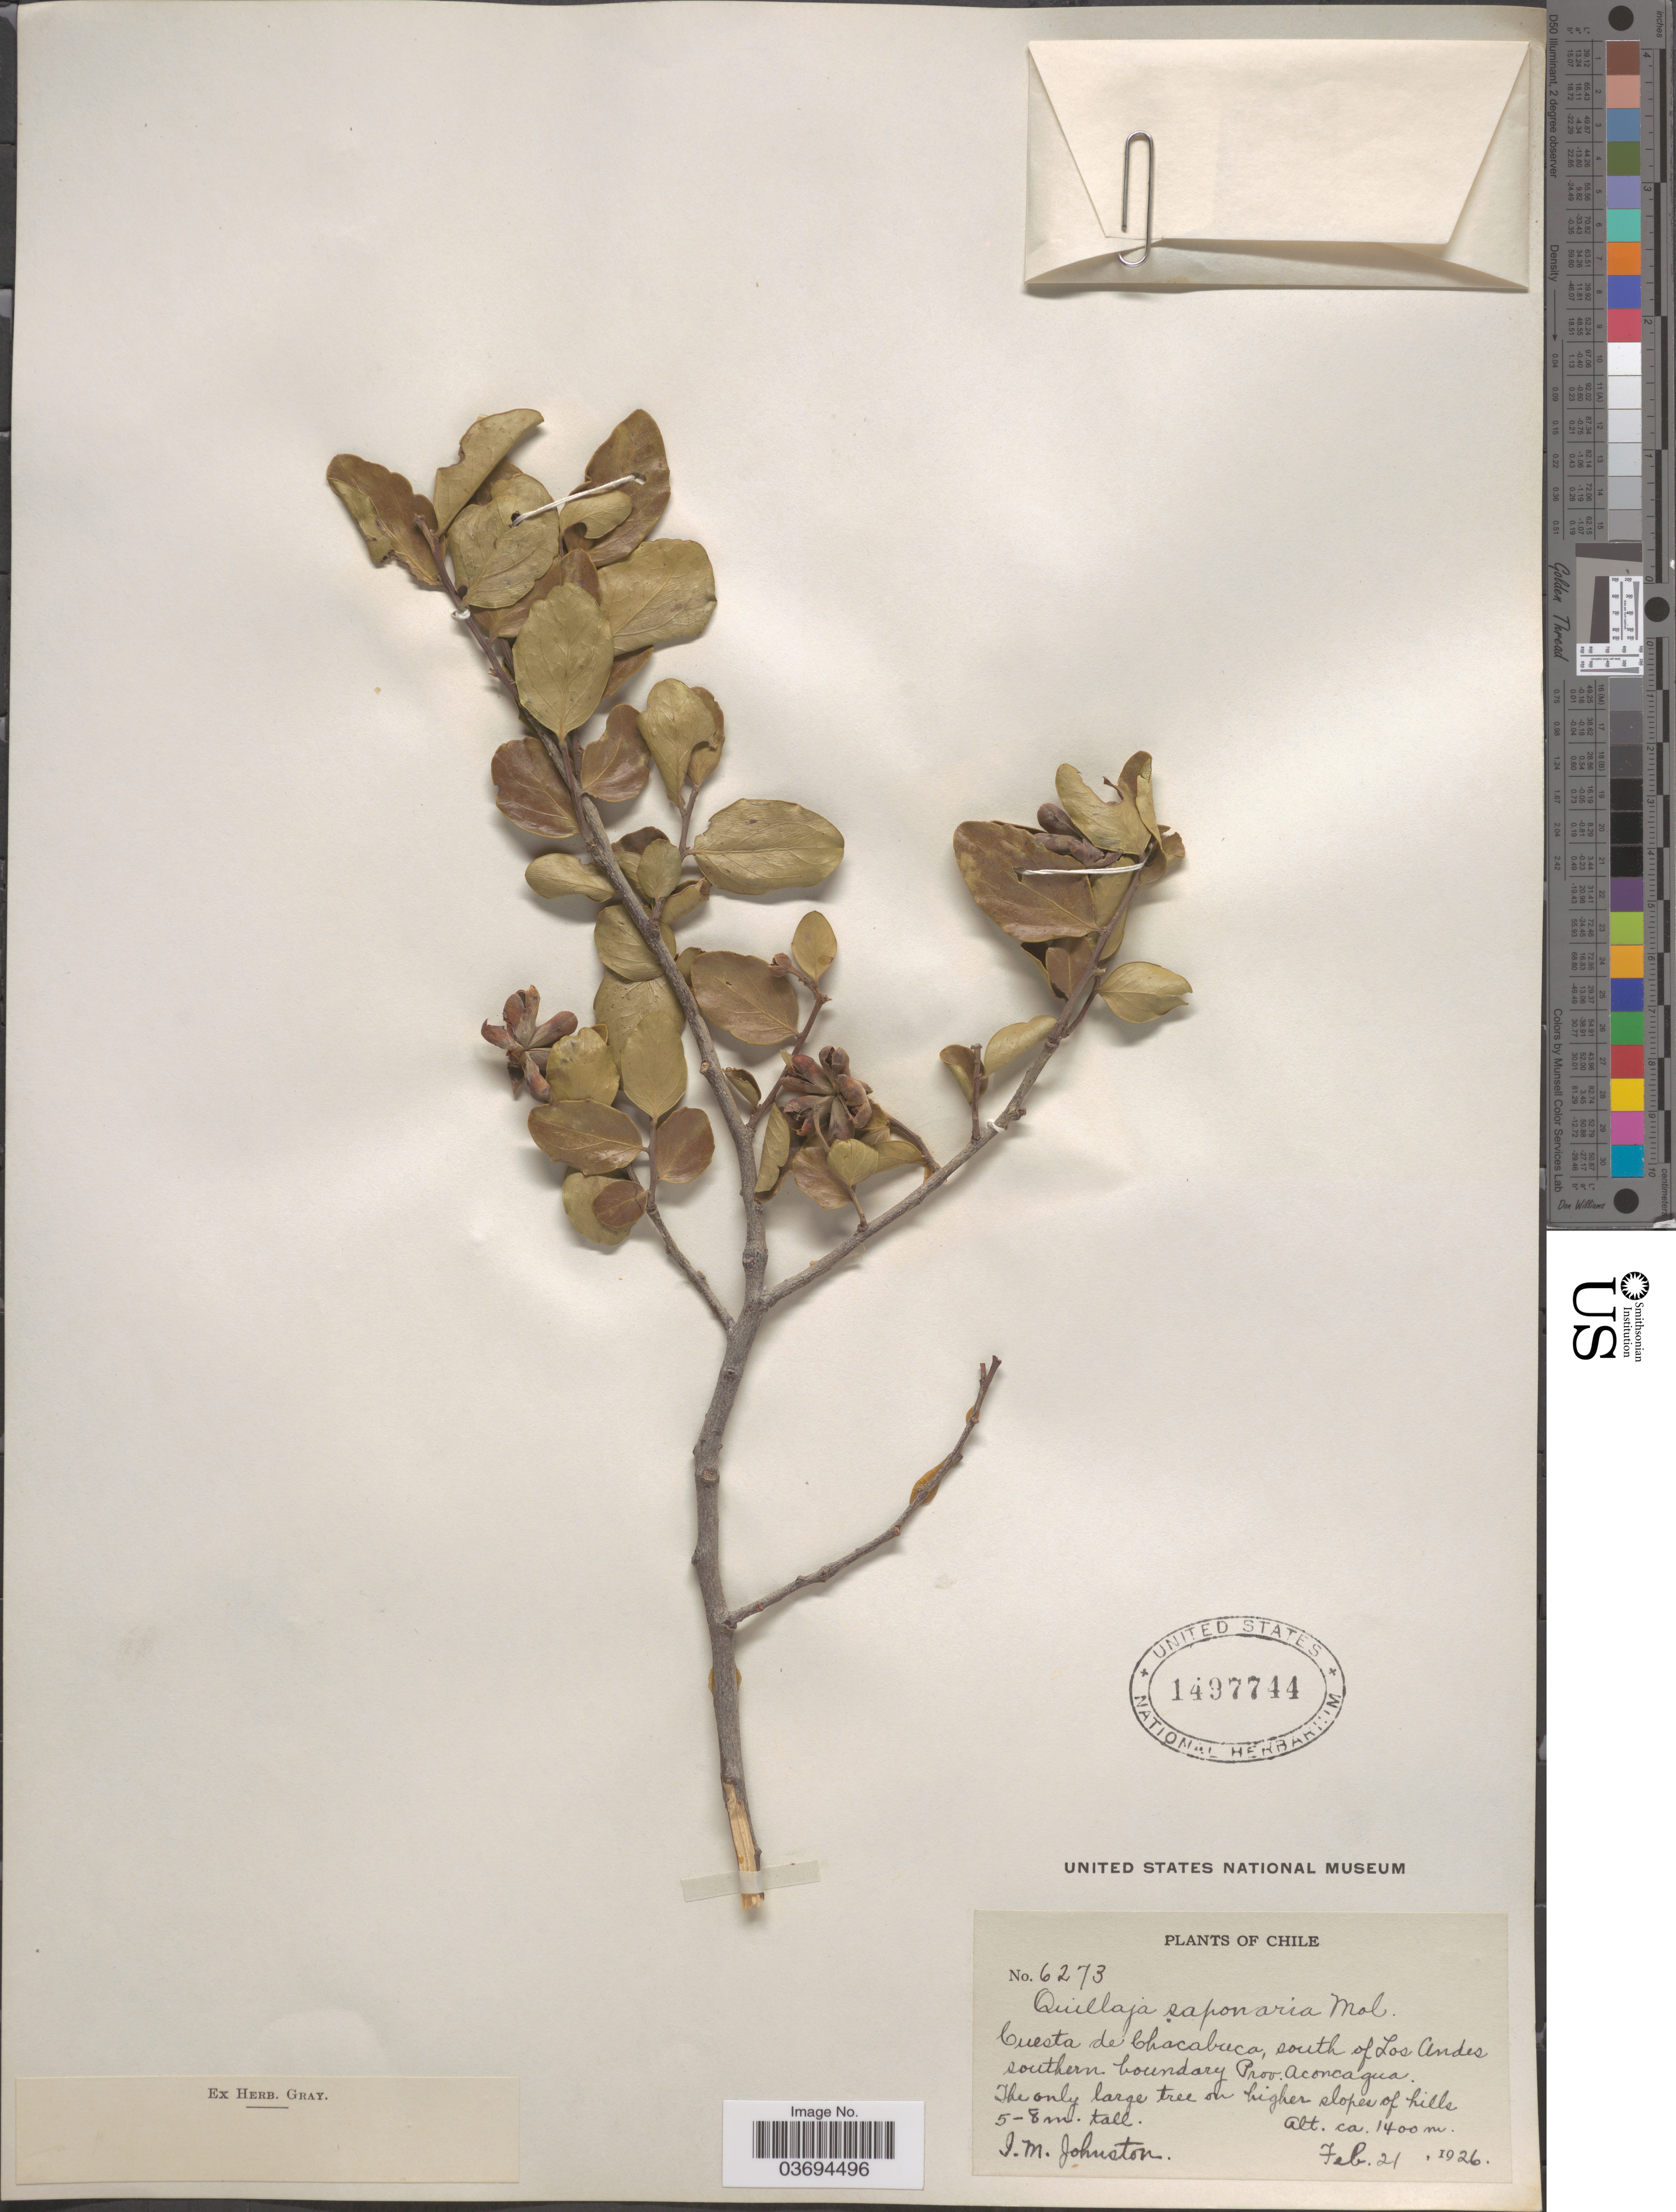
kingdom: Plantae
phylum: Tracheophyta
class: Magnoliopsida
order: Fabales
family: Quillajaceae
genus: Quillaja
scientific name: Quillaja saponaria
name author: Molina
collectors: I.M. Johnston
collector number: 6273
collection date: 1926-02-21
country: Chile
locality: Cuesta de Chacabuca, south of Los Andes southern boundary Prov. Aconcagua.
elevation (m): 1400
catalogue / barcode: US 1497744